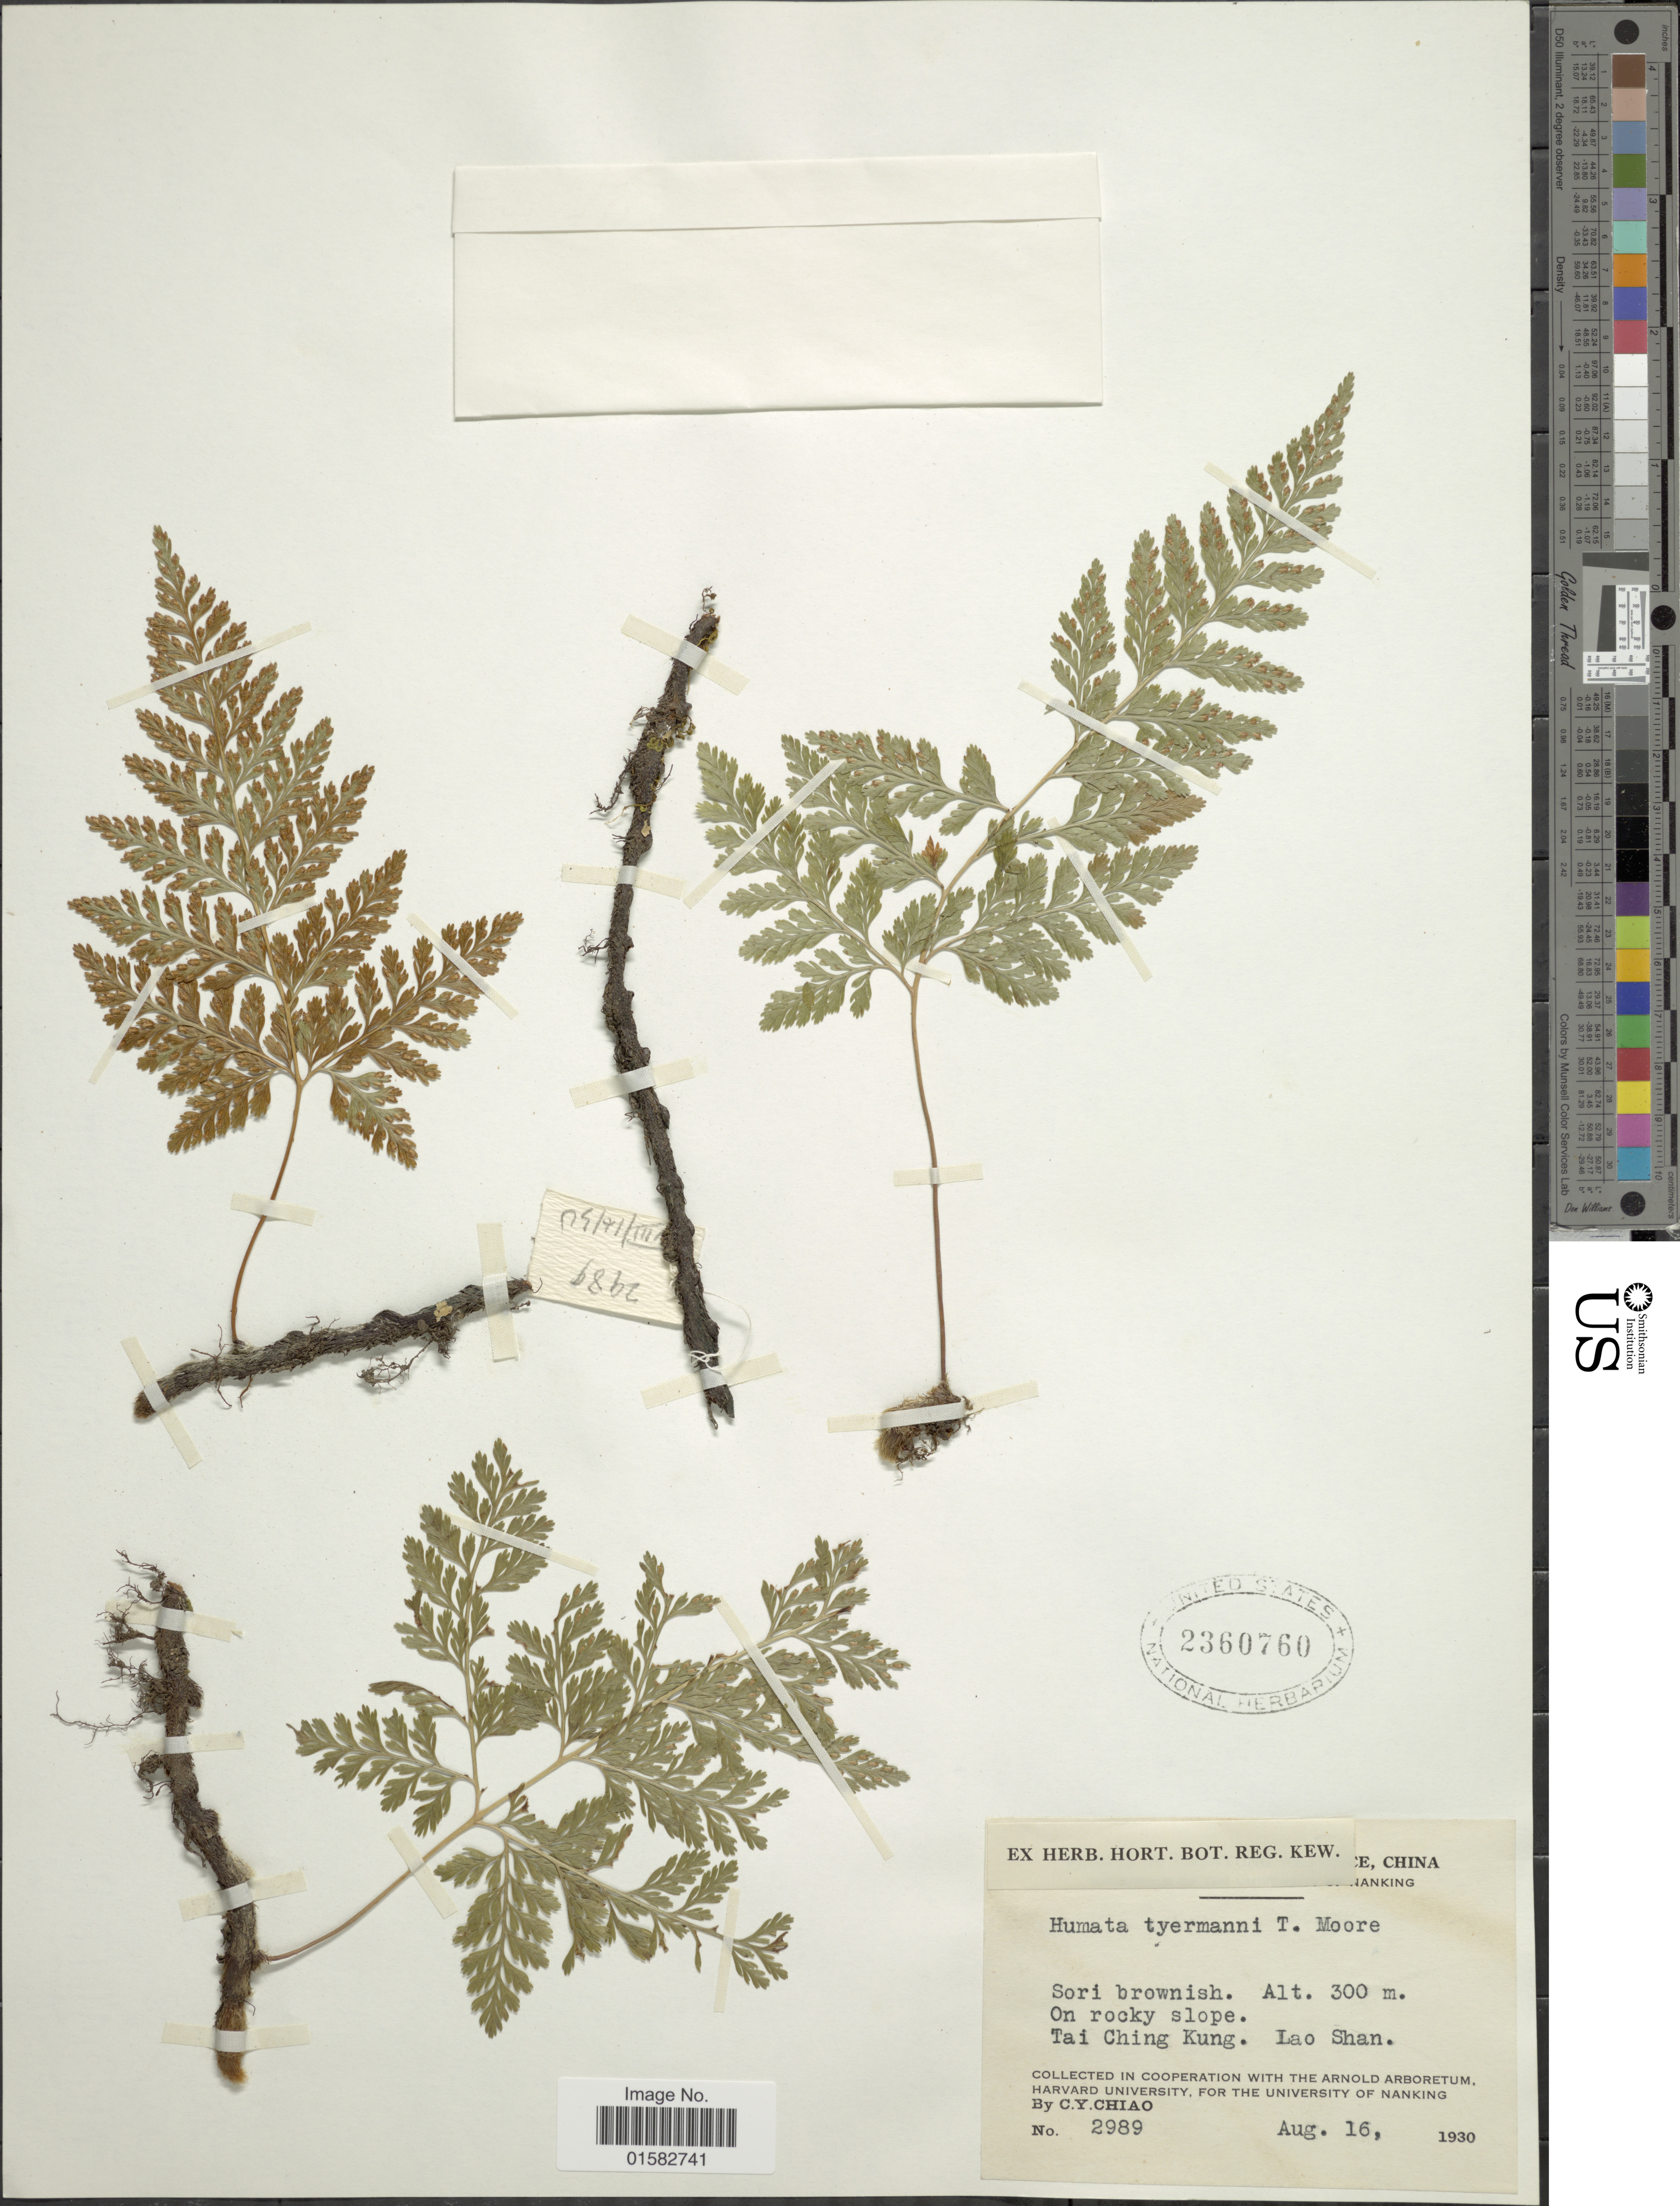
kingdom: Plantae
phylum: Tracheophyta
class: Polypodiopsida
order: Polypodiales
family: Davalliaceae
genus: Davallia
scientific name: Davallia griffithiana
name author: Hook.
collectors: C. Y. Chiao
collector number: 2989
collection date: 1930-08-16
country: China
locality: Sori brownish, On rocky slope, tai Ching Kung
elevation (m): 300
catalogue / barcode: US 2360760